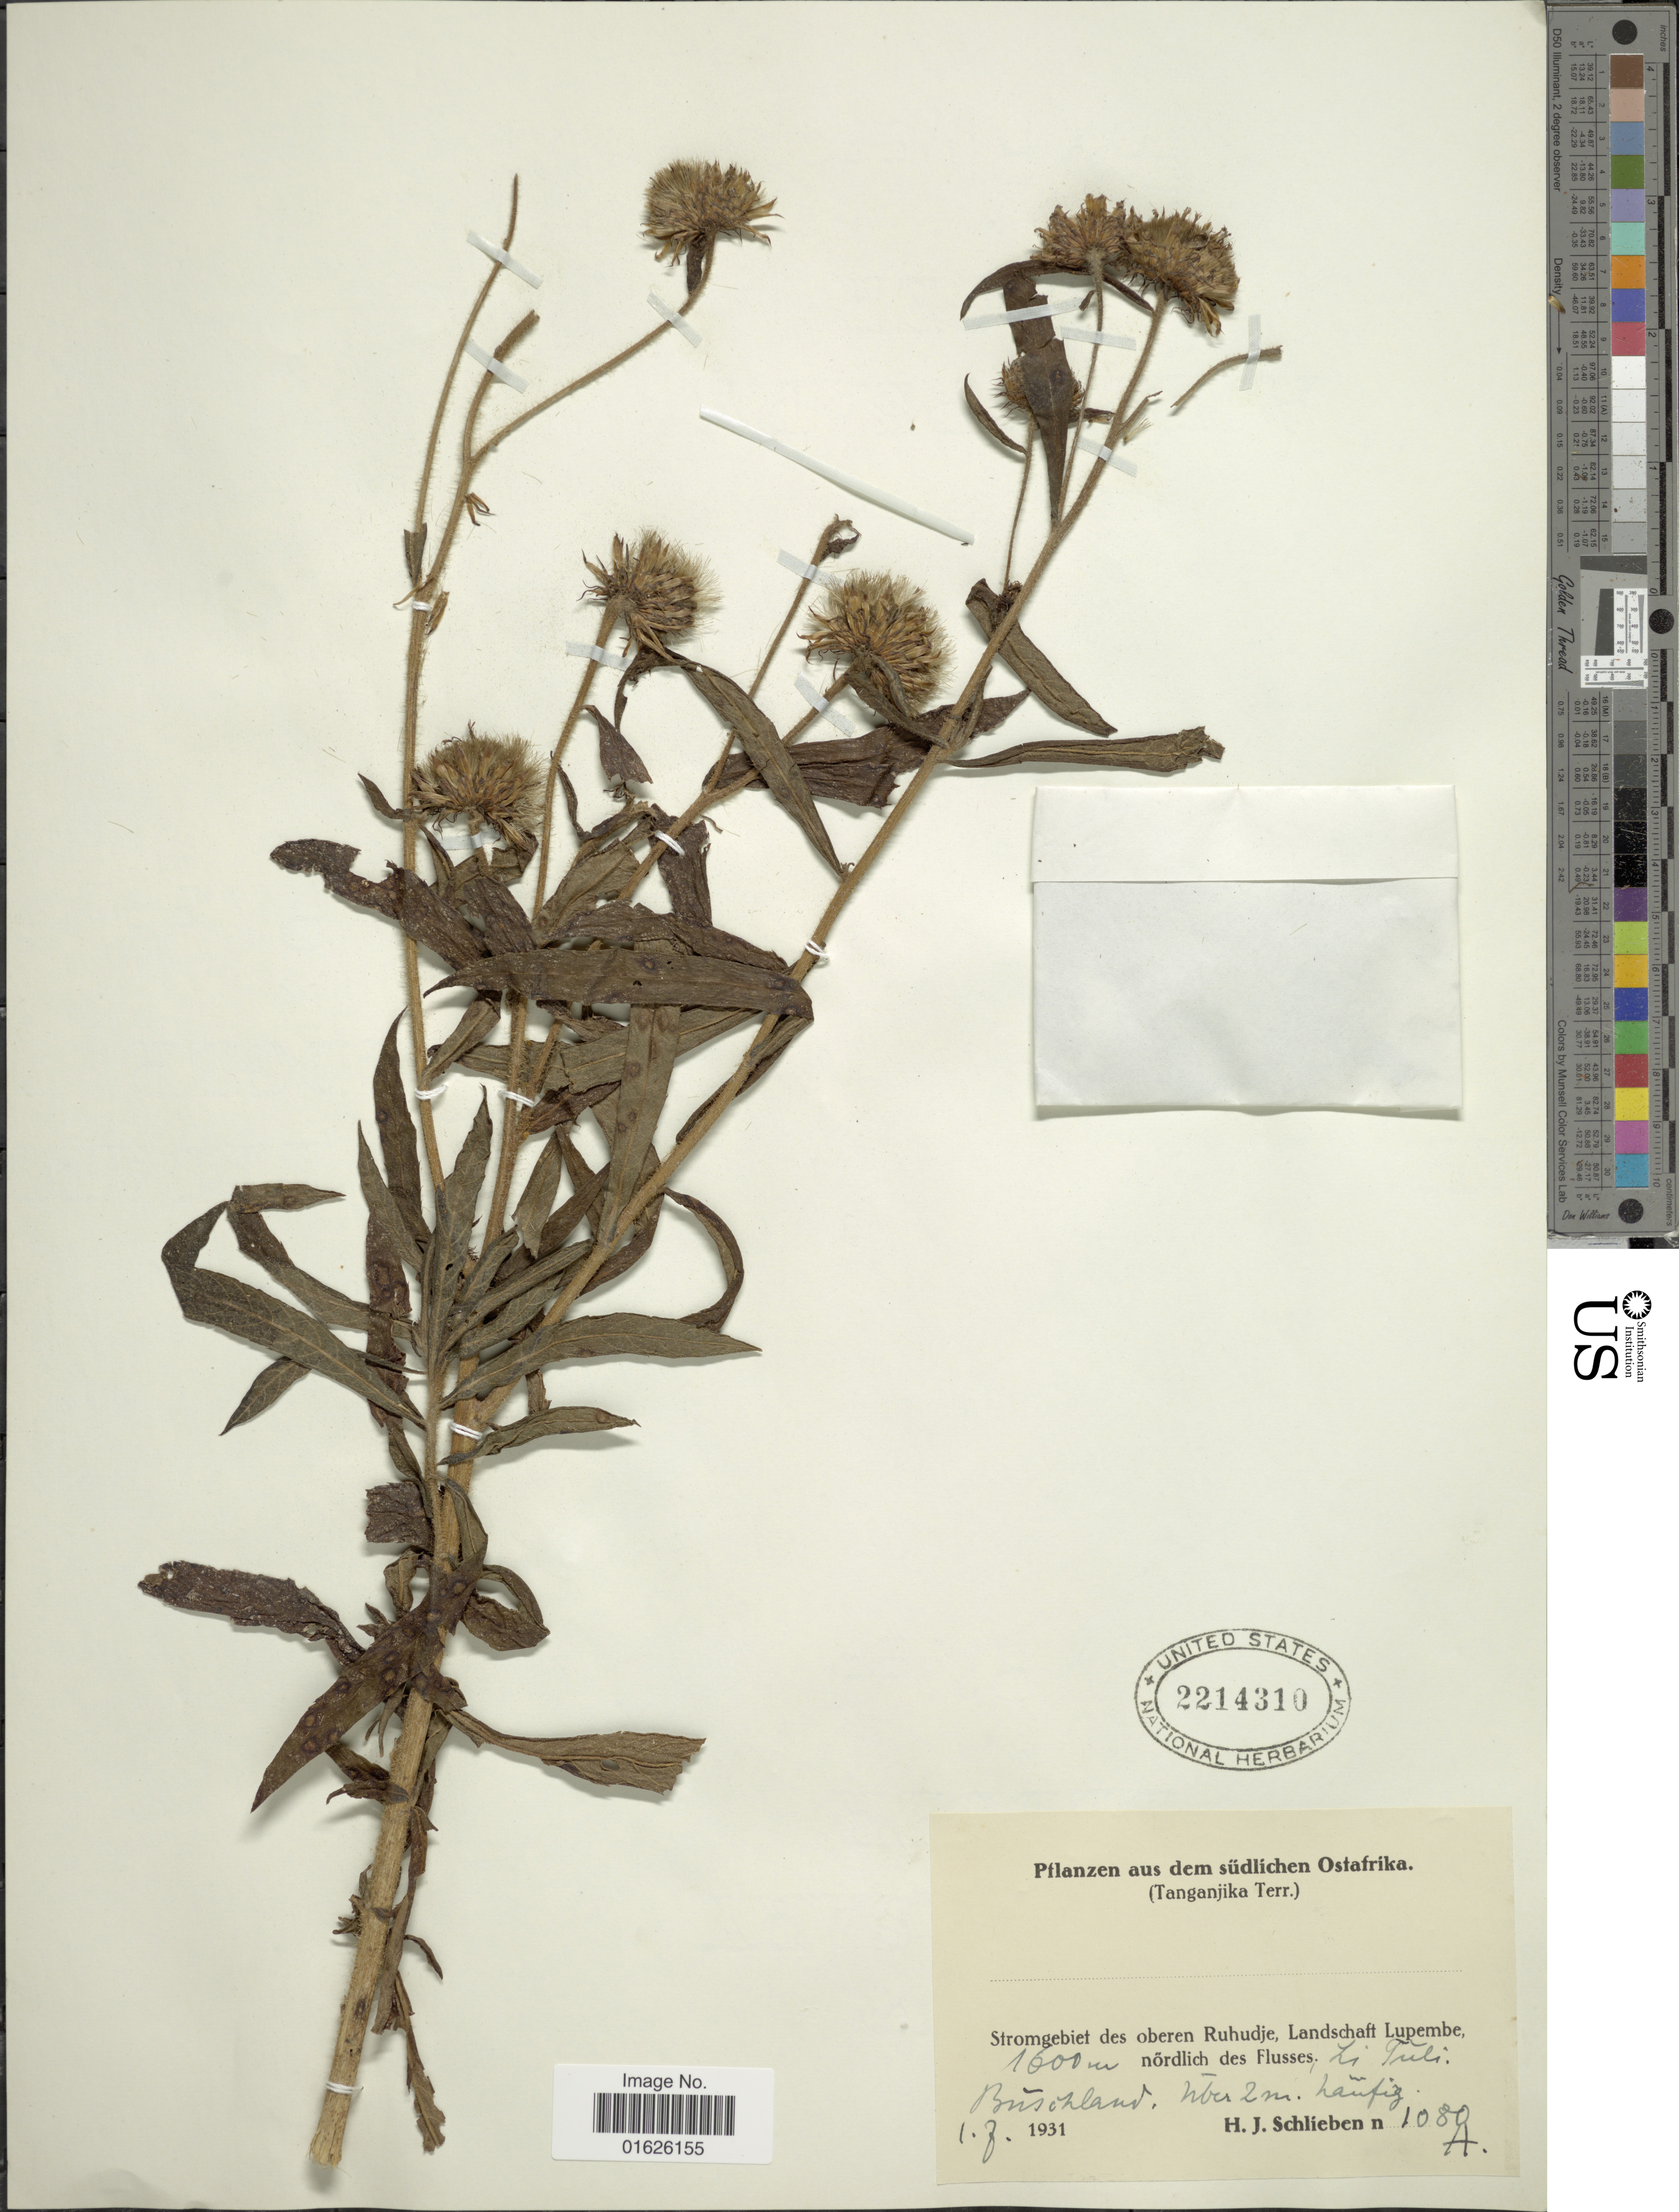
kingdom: Plantae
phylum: Tracheophyta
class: Magnoliopsida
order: Asterales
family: Asteraceae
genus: Centrapalus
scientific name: Centrapalus pauciflorus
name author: (Willd.) H. Rob.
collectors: H. J. Schlieben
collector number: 1080A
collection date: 1931-07-01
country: Tanzania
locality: (Tanganjika Terr) Stromgebiet des oberen Ruhudje Landschaft Lupembe nordlich des Flusses, Li Tuli.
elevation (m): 1600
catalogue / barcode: US 2214310